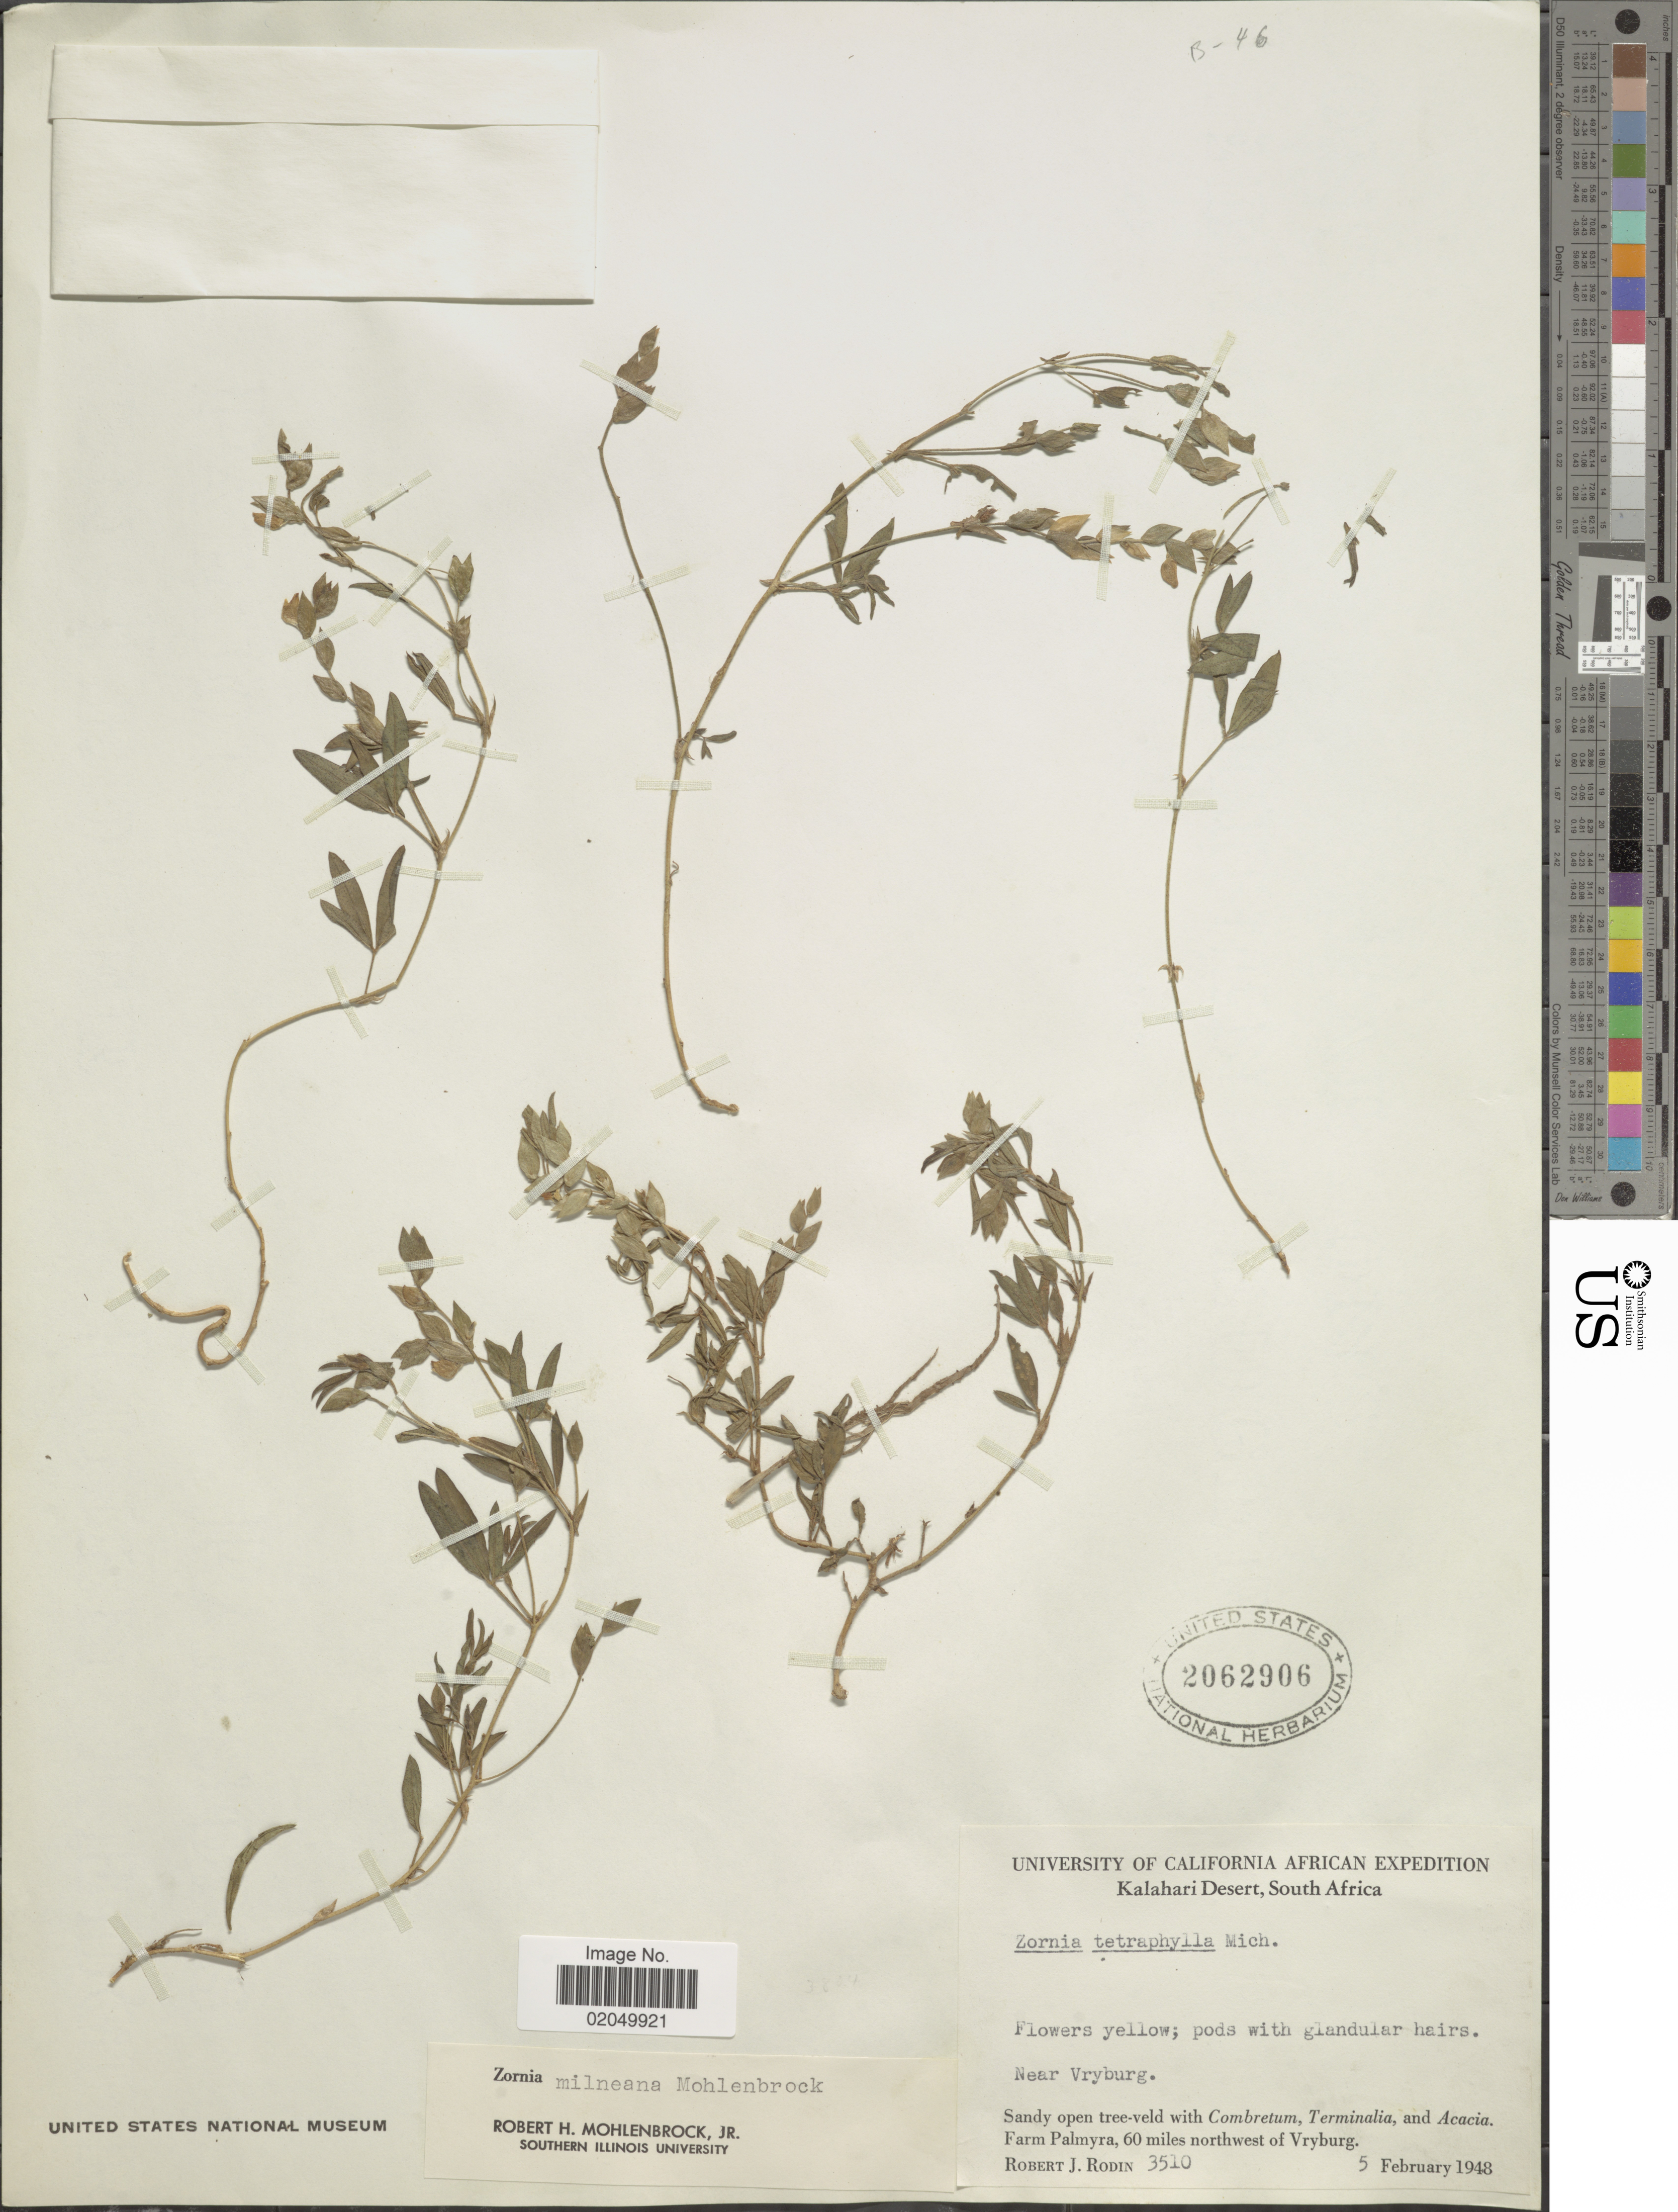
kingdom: Plantae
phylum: Tracheophyta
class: Magnoliopsida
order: Fabales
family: Fabaceae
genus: Zornia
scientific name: Zornia milneana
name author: Mohlenbr.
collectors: R. J. Rodin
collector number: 3510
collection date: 1948-02-05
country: South Africa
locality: Kalahari Desert, near Vryburg, Farm Palmyra, 60 miles northwest of Vryburg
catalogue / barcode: US 2062906